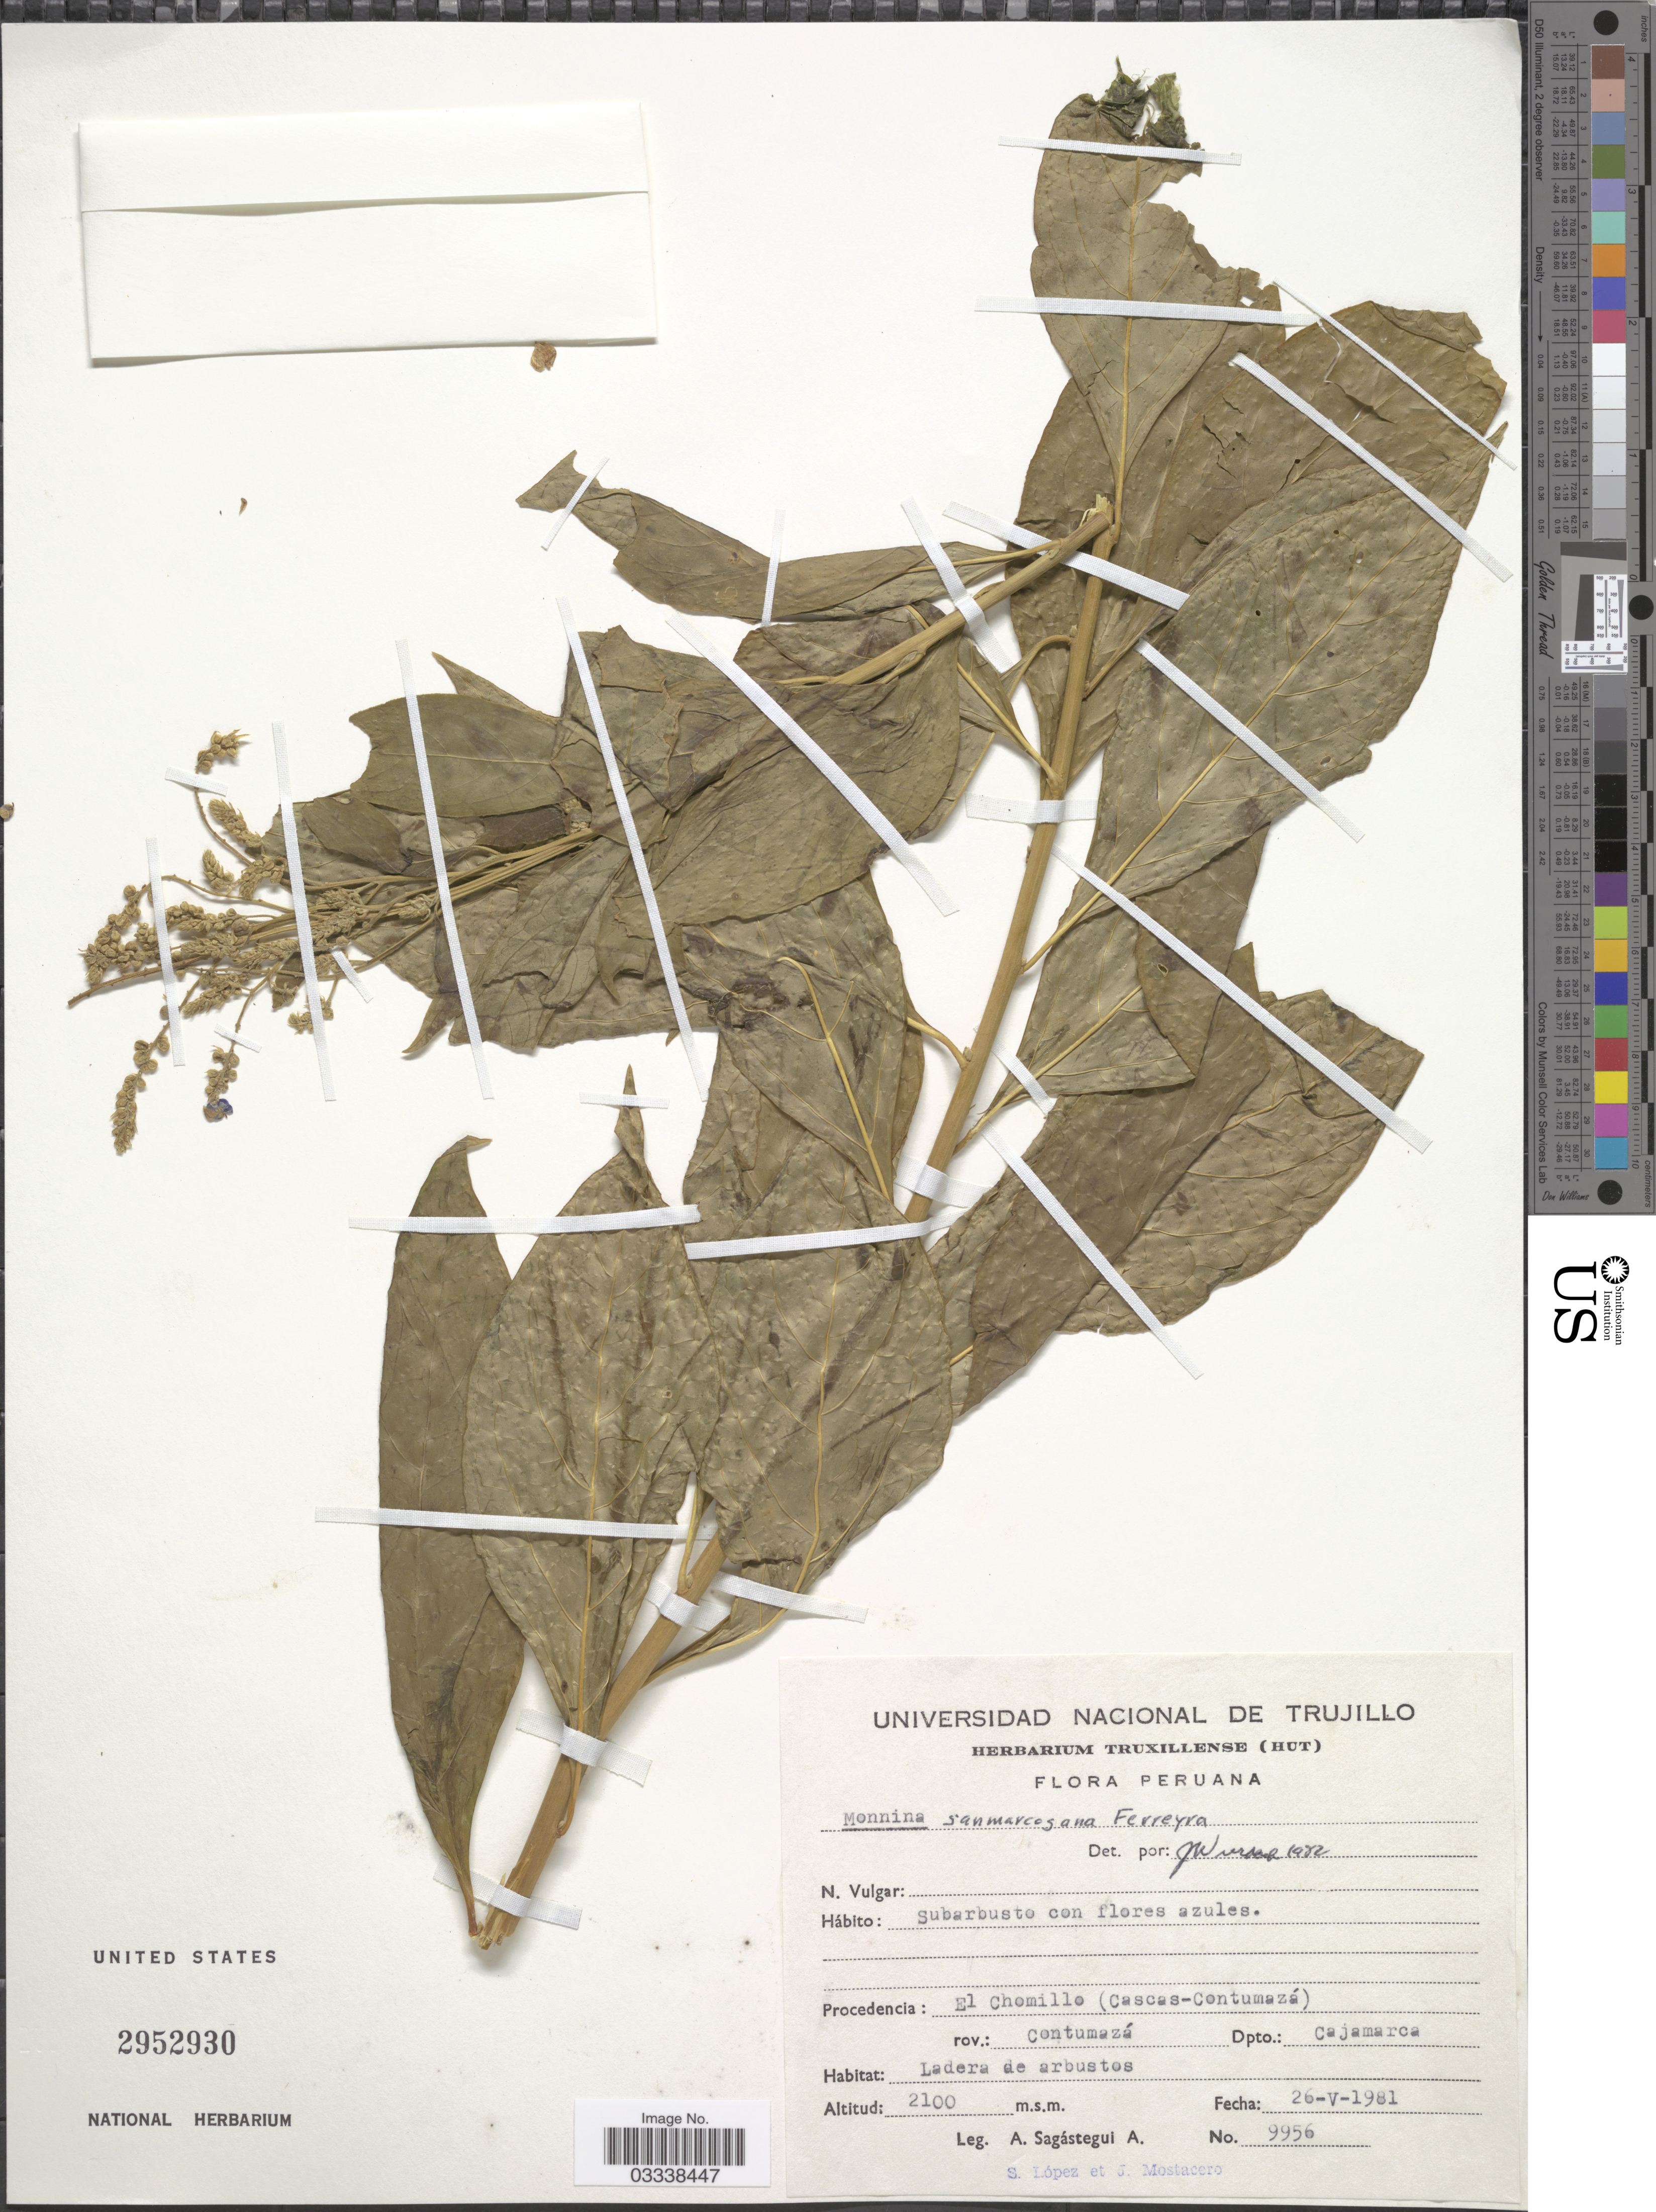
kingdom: Plantae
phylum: Tracheophyta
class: Magnoliopsida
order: Fabales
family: Polygalaceae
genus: Monnina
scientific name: Monnina sanmarcosana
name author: Ferreyra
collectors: A. Sagástegui A., S. Lopez & J. Mostacero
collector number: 9956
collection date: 1981-05-26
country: Peru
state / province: Cajamarca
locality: El Chomillo (Cascas-Contumazá). rov.: Contumazá, Dpto.: Cajamarca.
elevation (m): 2100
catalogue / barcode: US 2952930